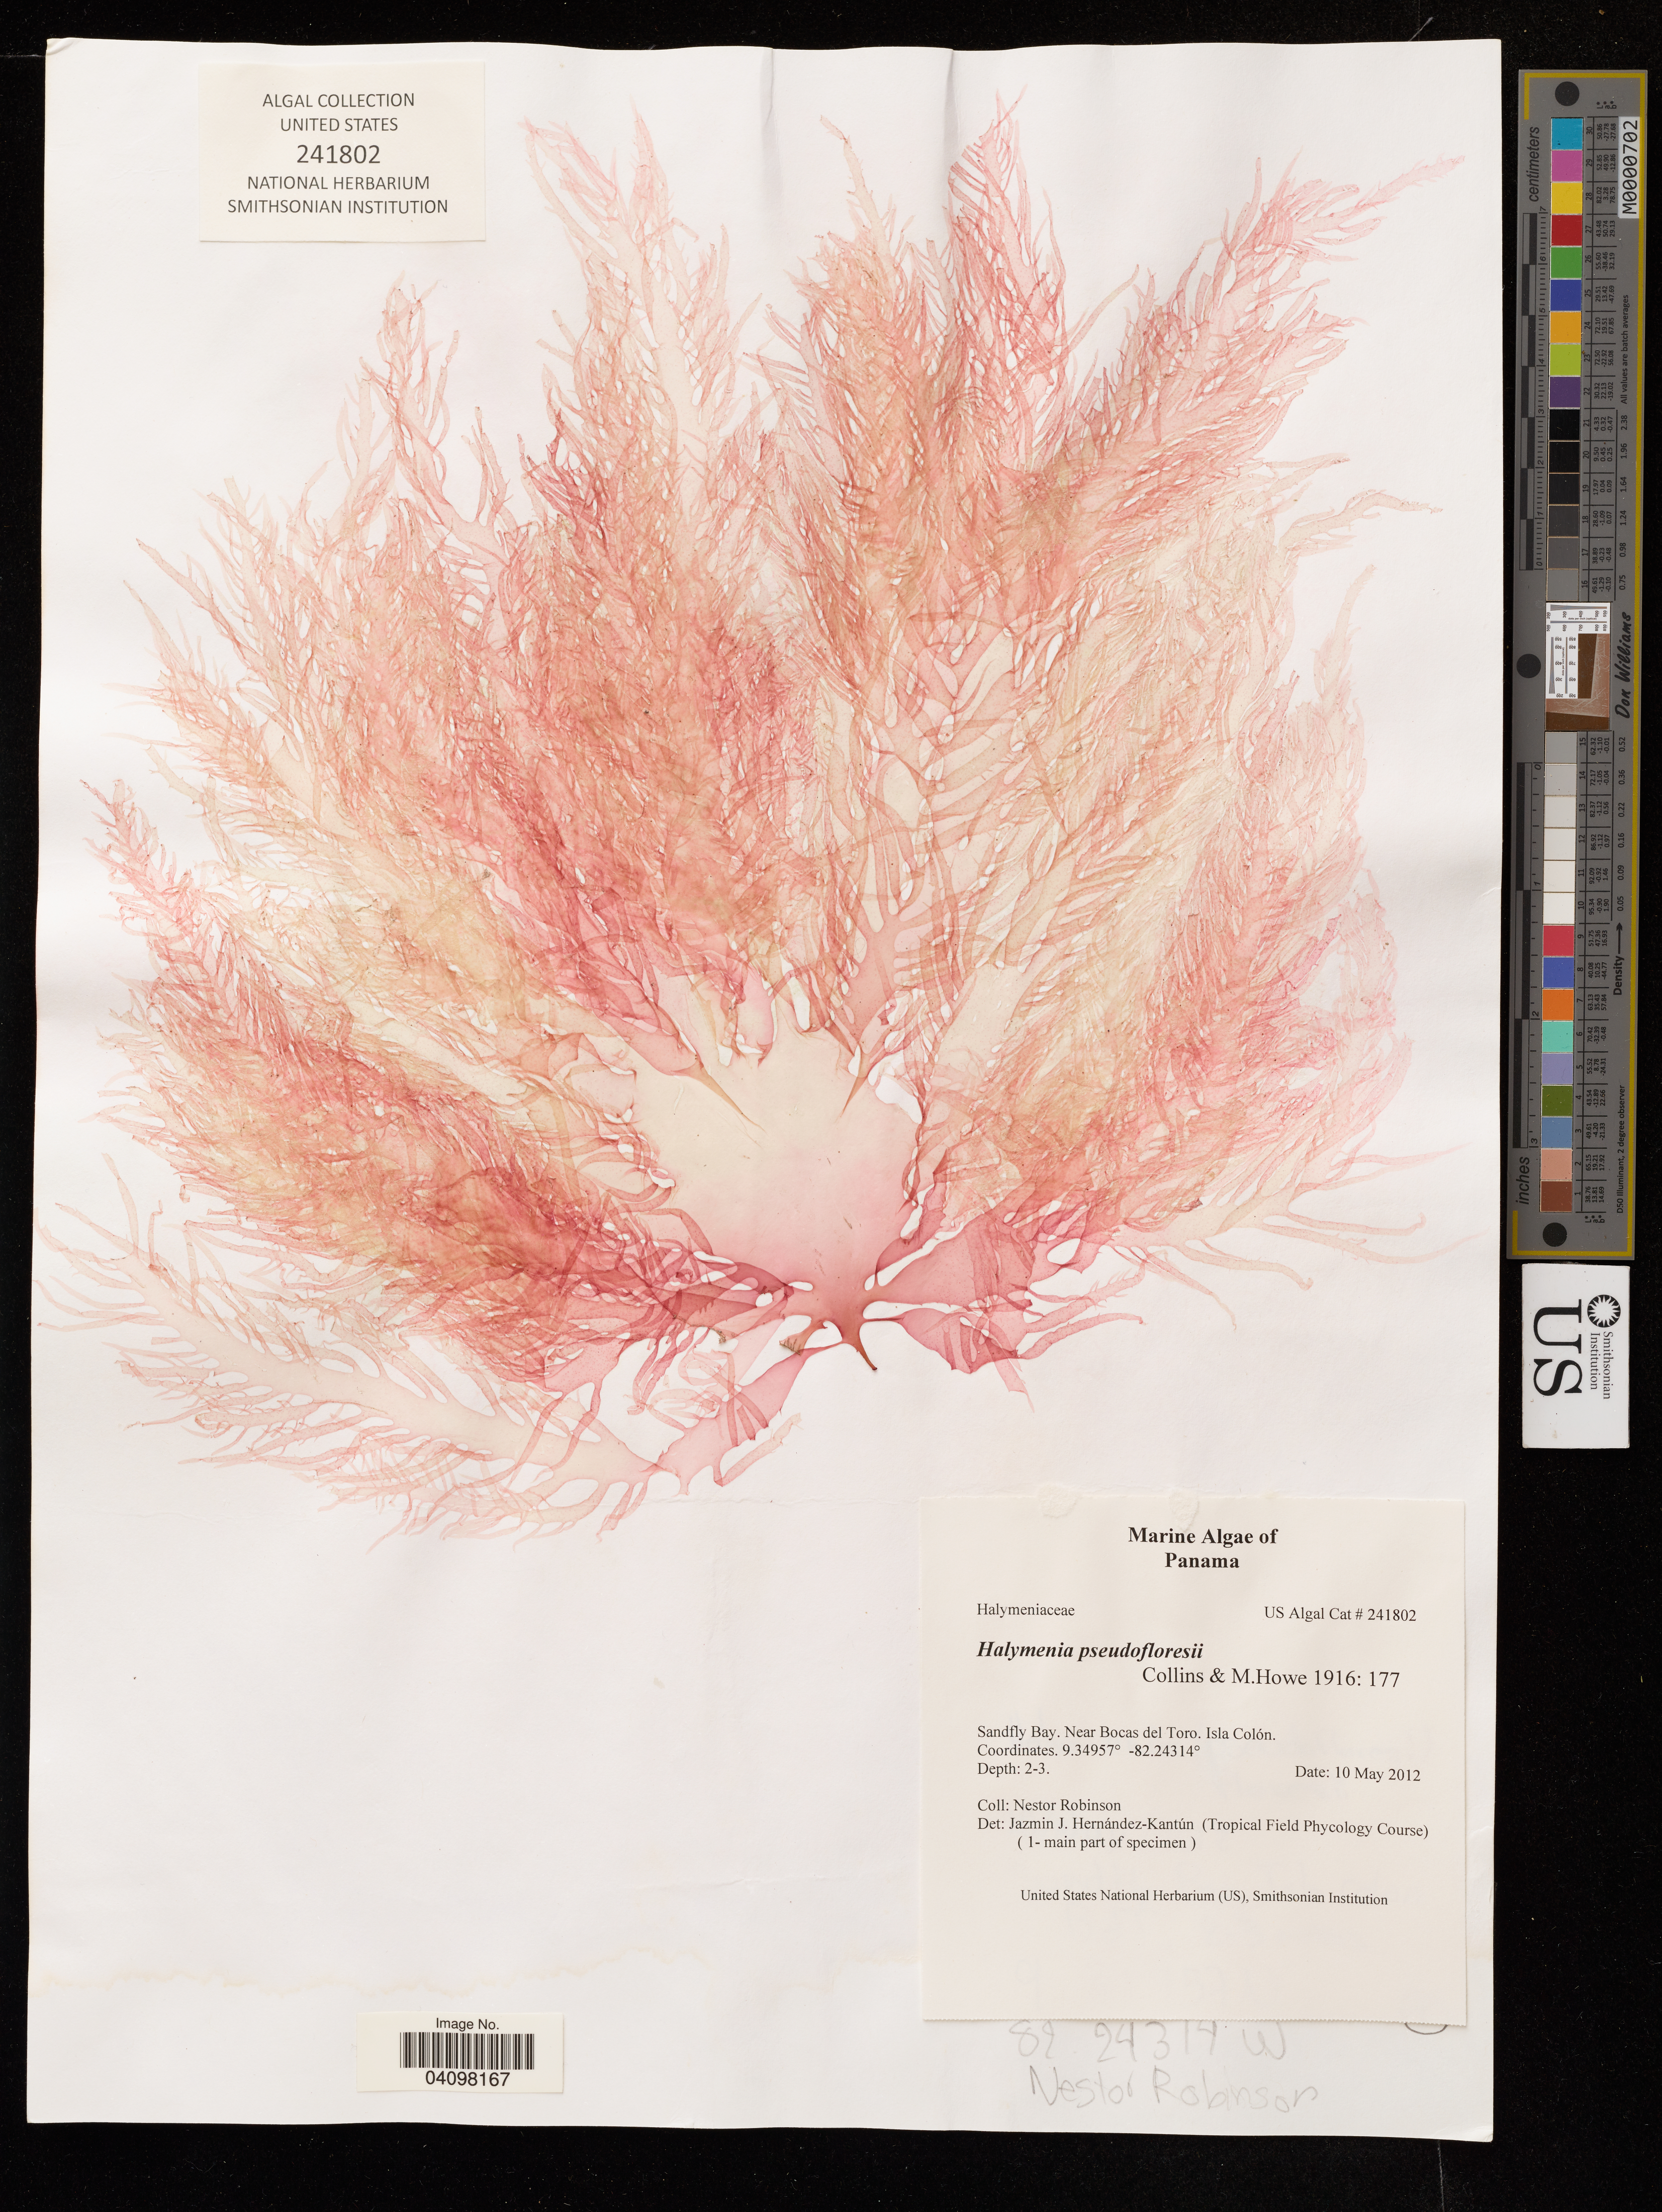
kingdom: Plantae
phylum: Rhodophyta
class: Florideophyceae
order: Halymeniales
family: Halymeniaceae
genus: Halymenia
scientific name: Halymenia pseudofloresia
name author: Collins & M. Howe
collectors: N. Robinson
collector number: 241802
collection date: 2012-05-10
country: Panama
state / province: Bocas del Toro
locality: Sandfly Bay. Isla Colón.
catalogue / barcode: US 241802